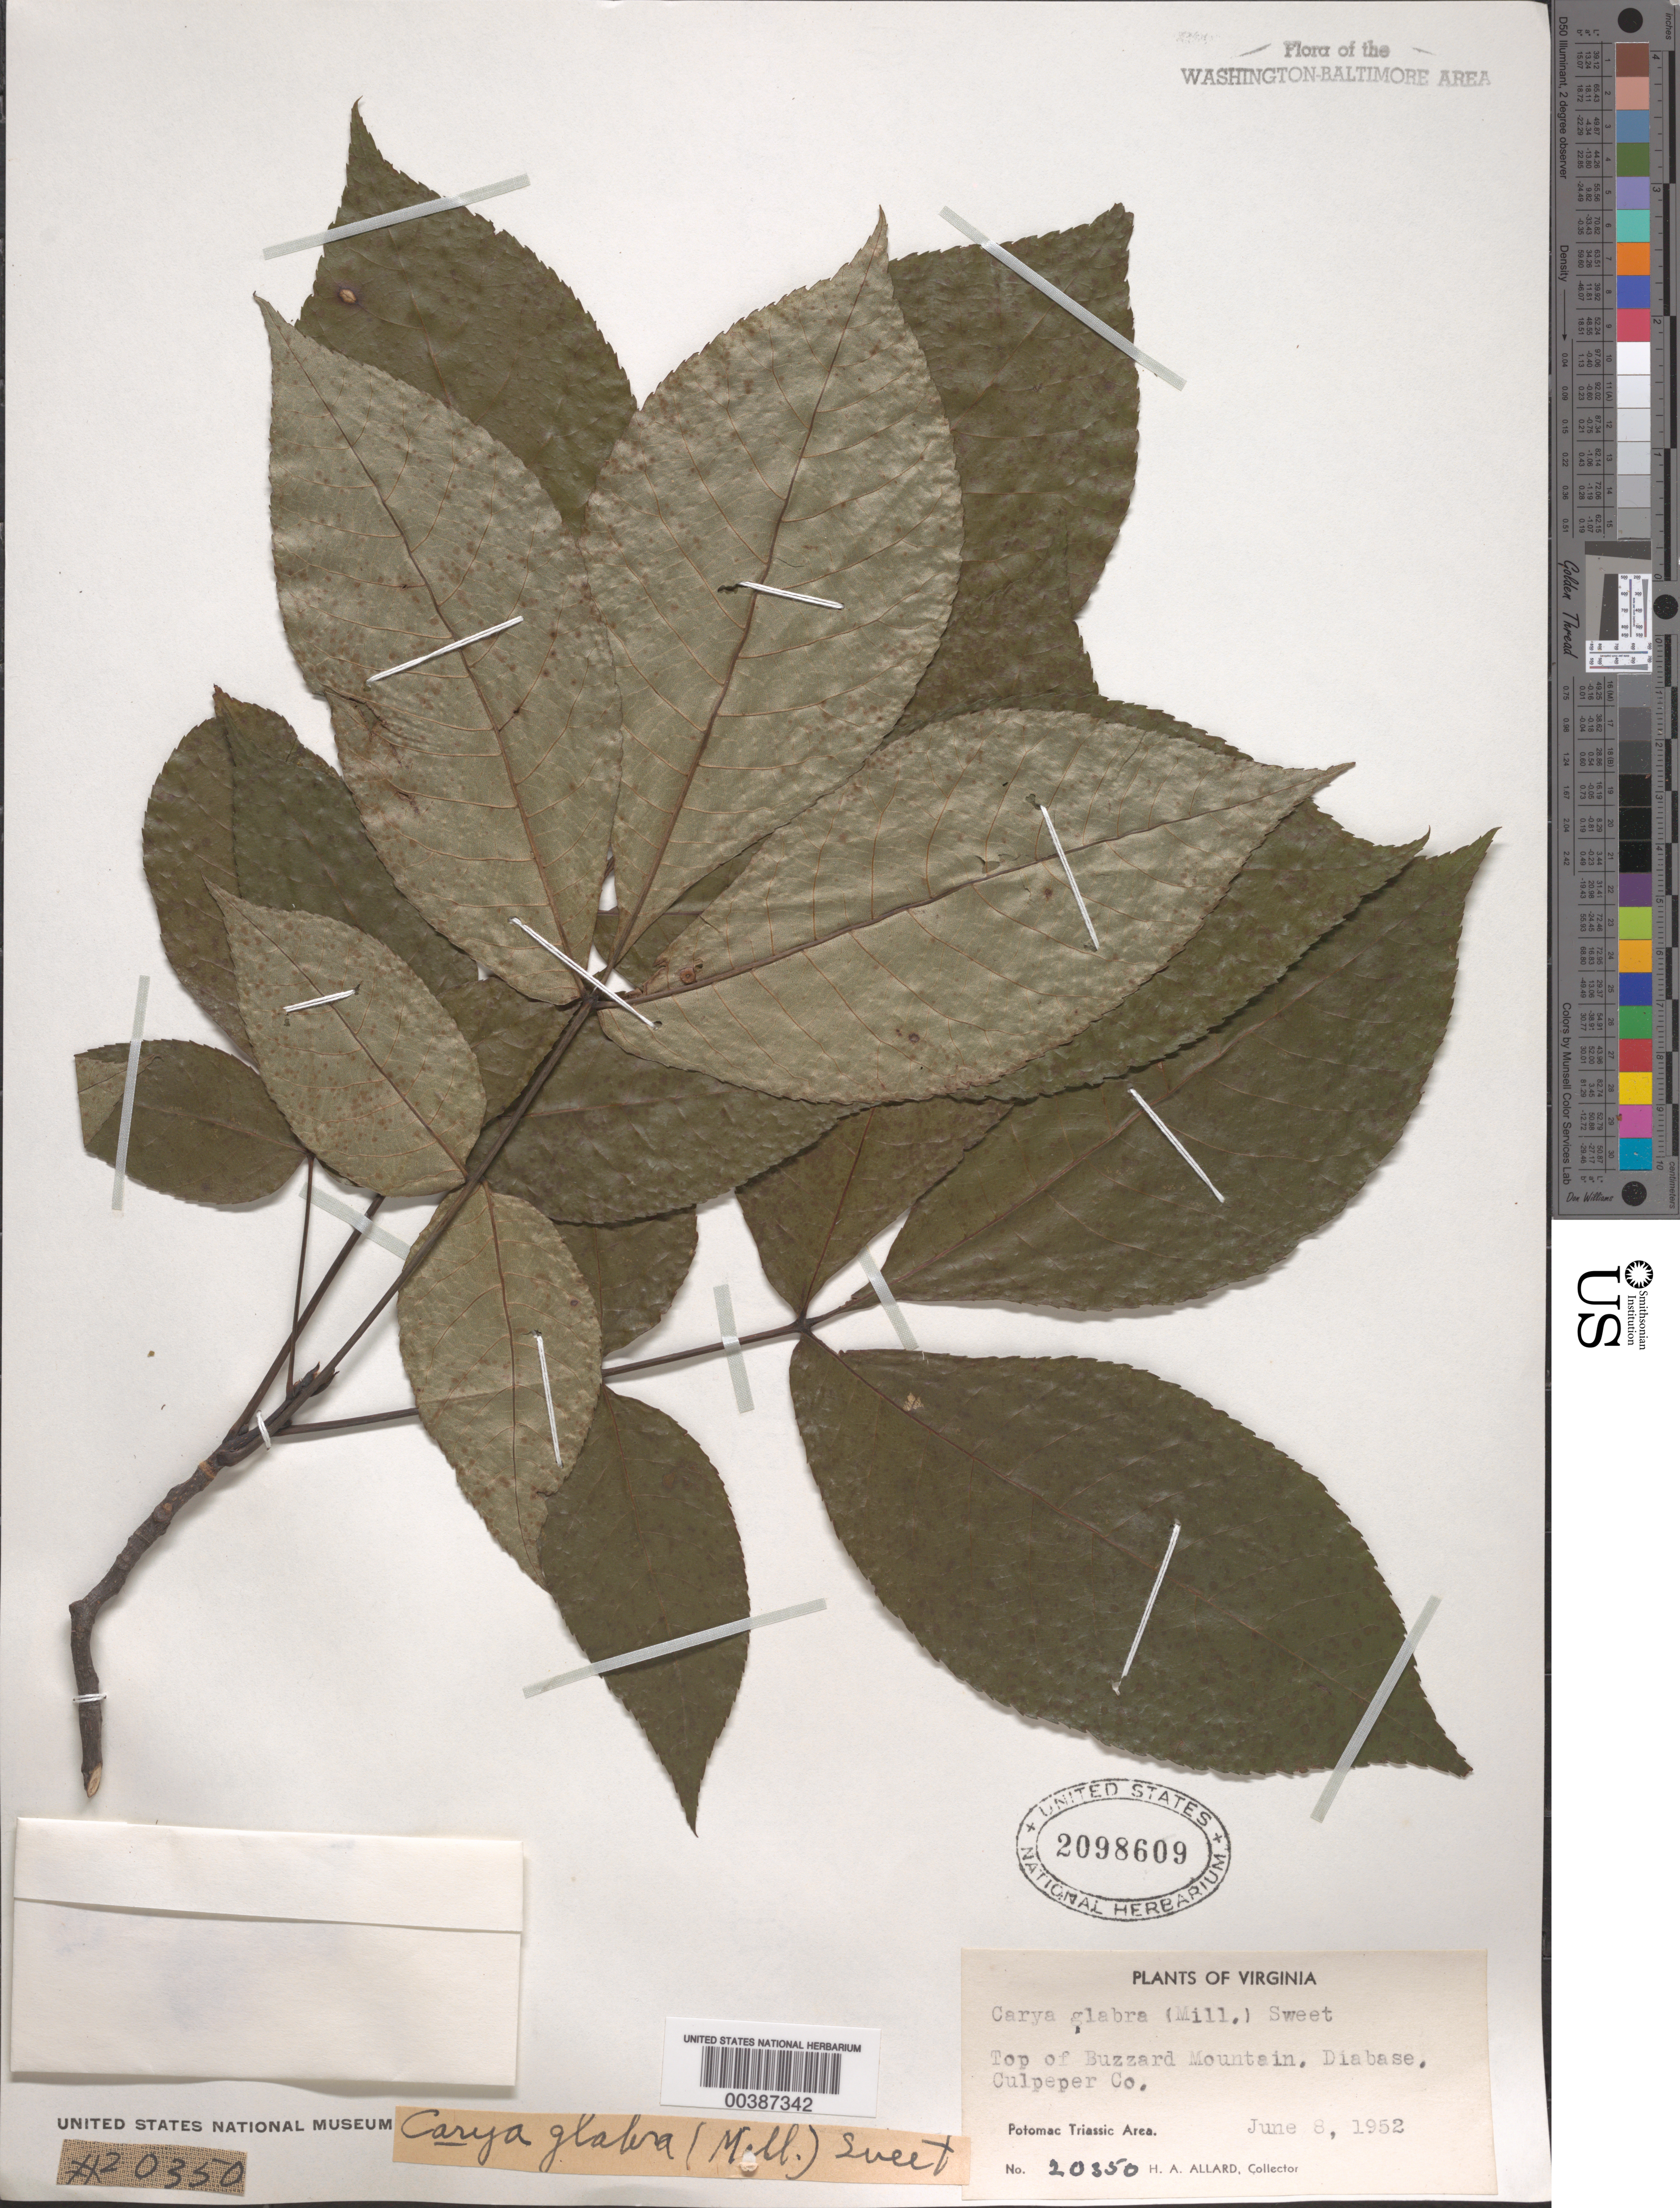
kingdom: Plantae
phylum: Tracheophyta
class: Magnoliopsida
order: Fagales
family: Juglandaceae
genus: Carya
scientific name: Carya glabra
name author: (Mill.) Sweet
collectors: H. A. Allard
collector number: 20350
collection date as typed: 08 Jun 1952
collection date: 1952-06-08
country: United States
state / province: Virginia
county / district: Culpeper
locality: Buzzard Mountain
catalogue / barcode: US 2098609